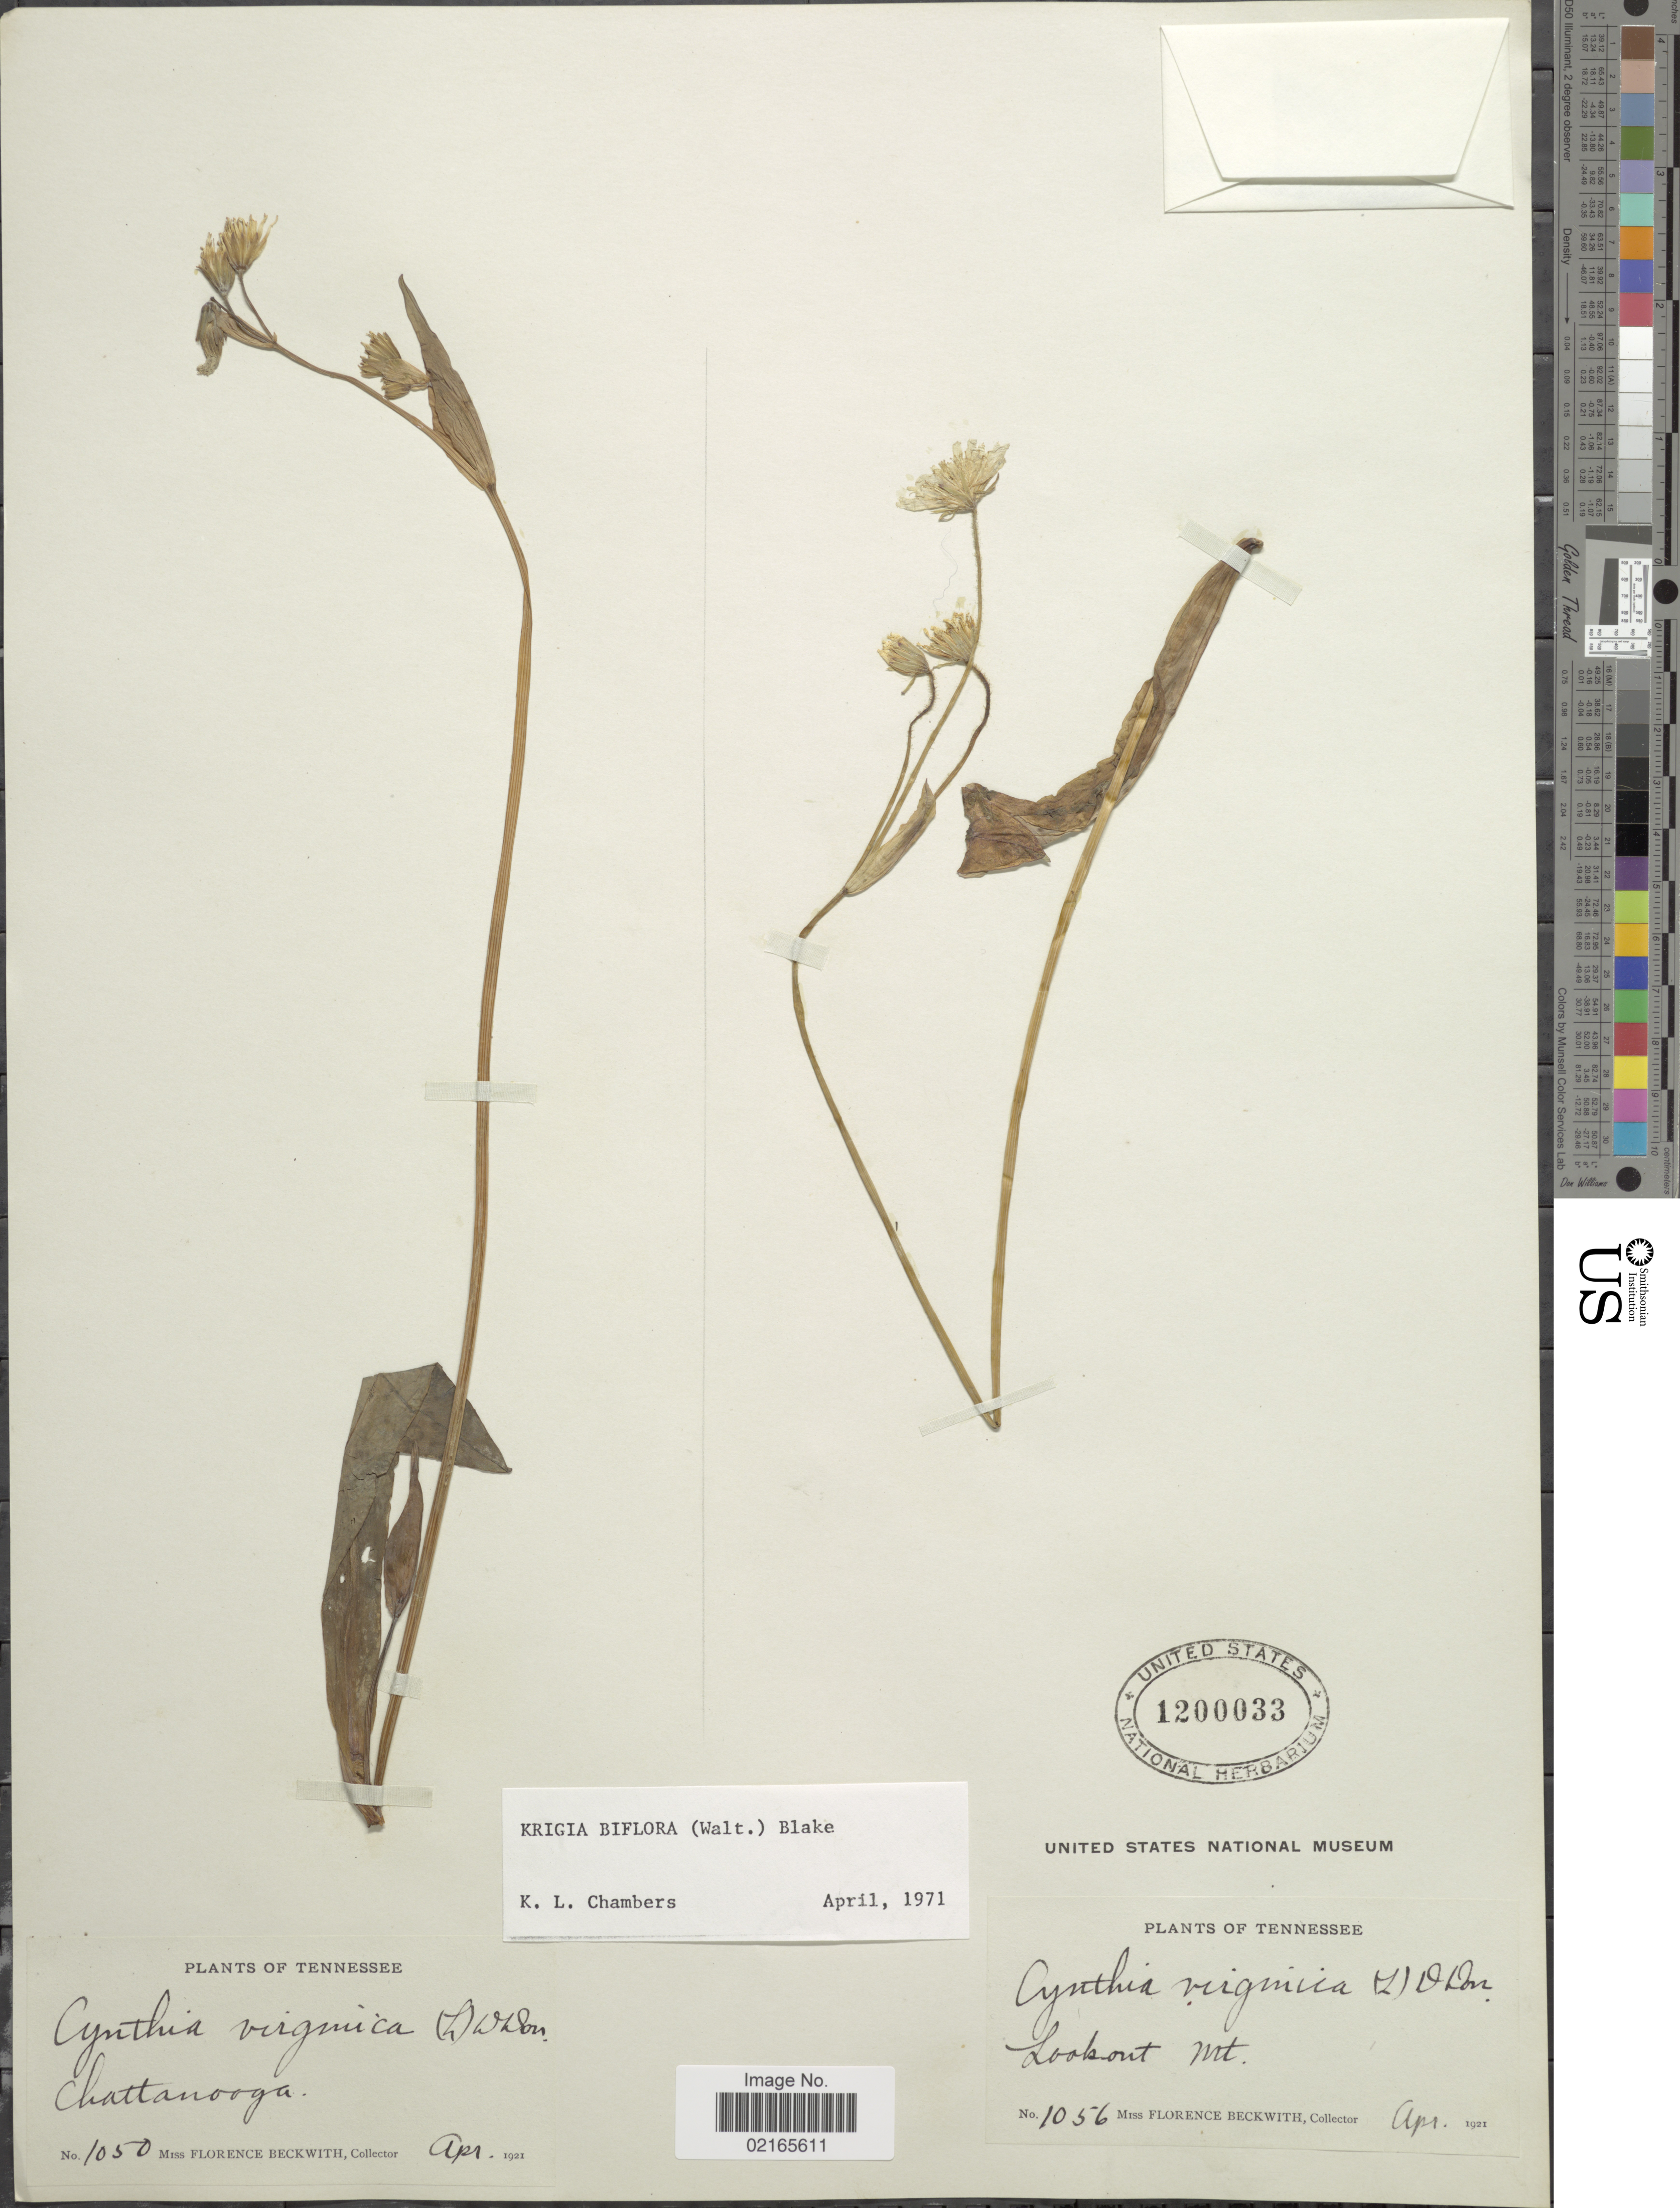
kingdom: Plantae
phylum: Tracheophyta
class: Magnoliopsida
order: Asterales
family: Asteraceae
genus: Krigia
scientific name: Krigia biflora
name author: (Walter) S.F. Blake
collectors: F. Beckwith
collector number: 1050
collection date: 1921-04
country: United States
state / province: Tennessee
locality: Chattanooga, Lookout Mt.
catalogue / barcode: US 1200033